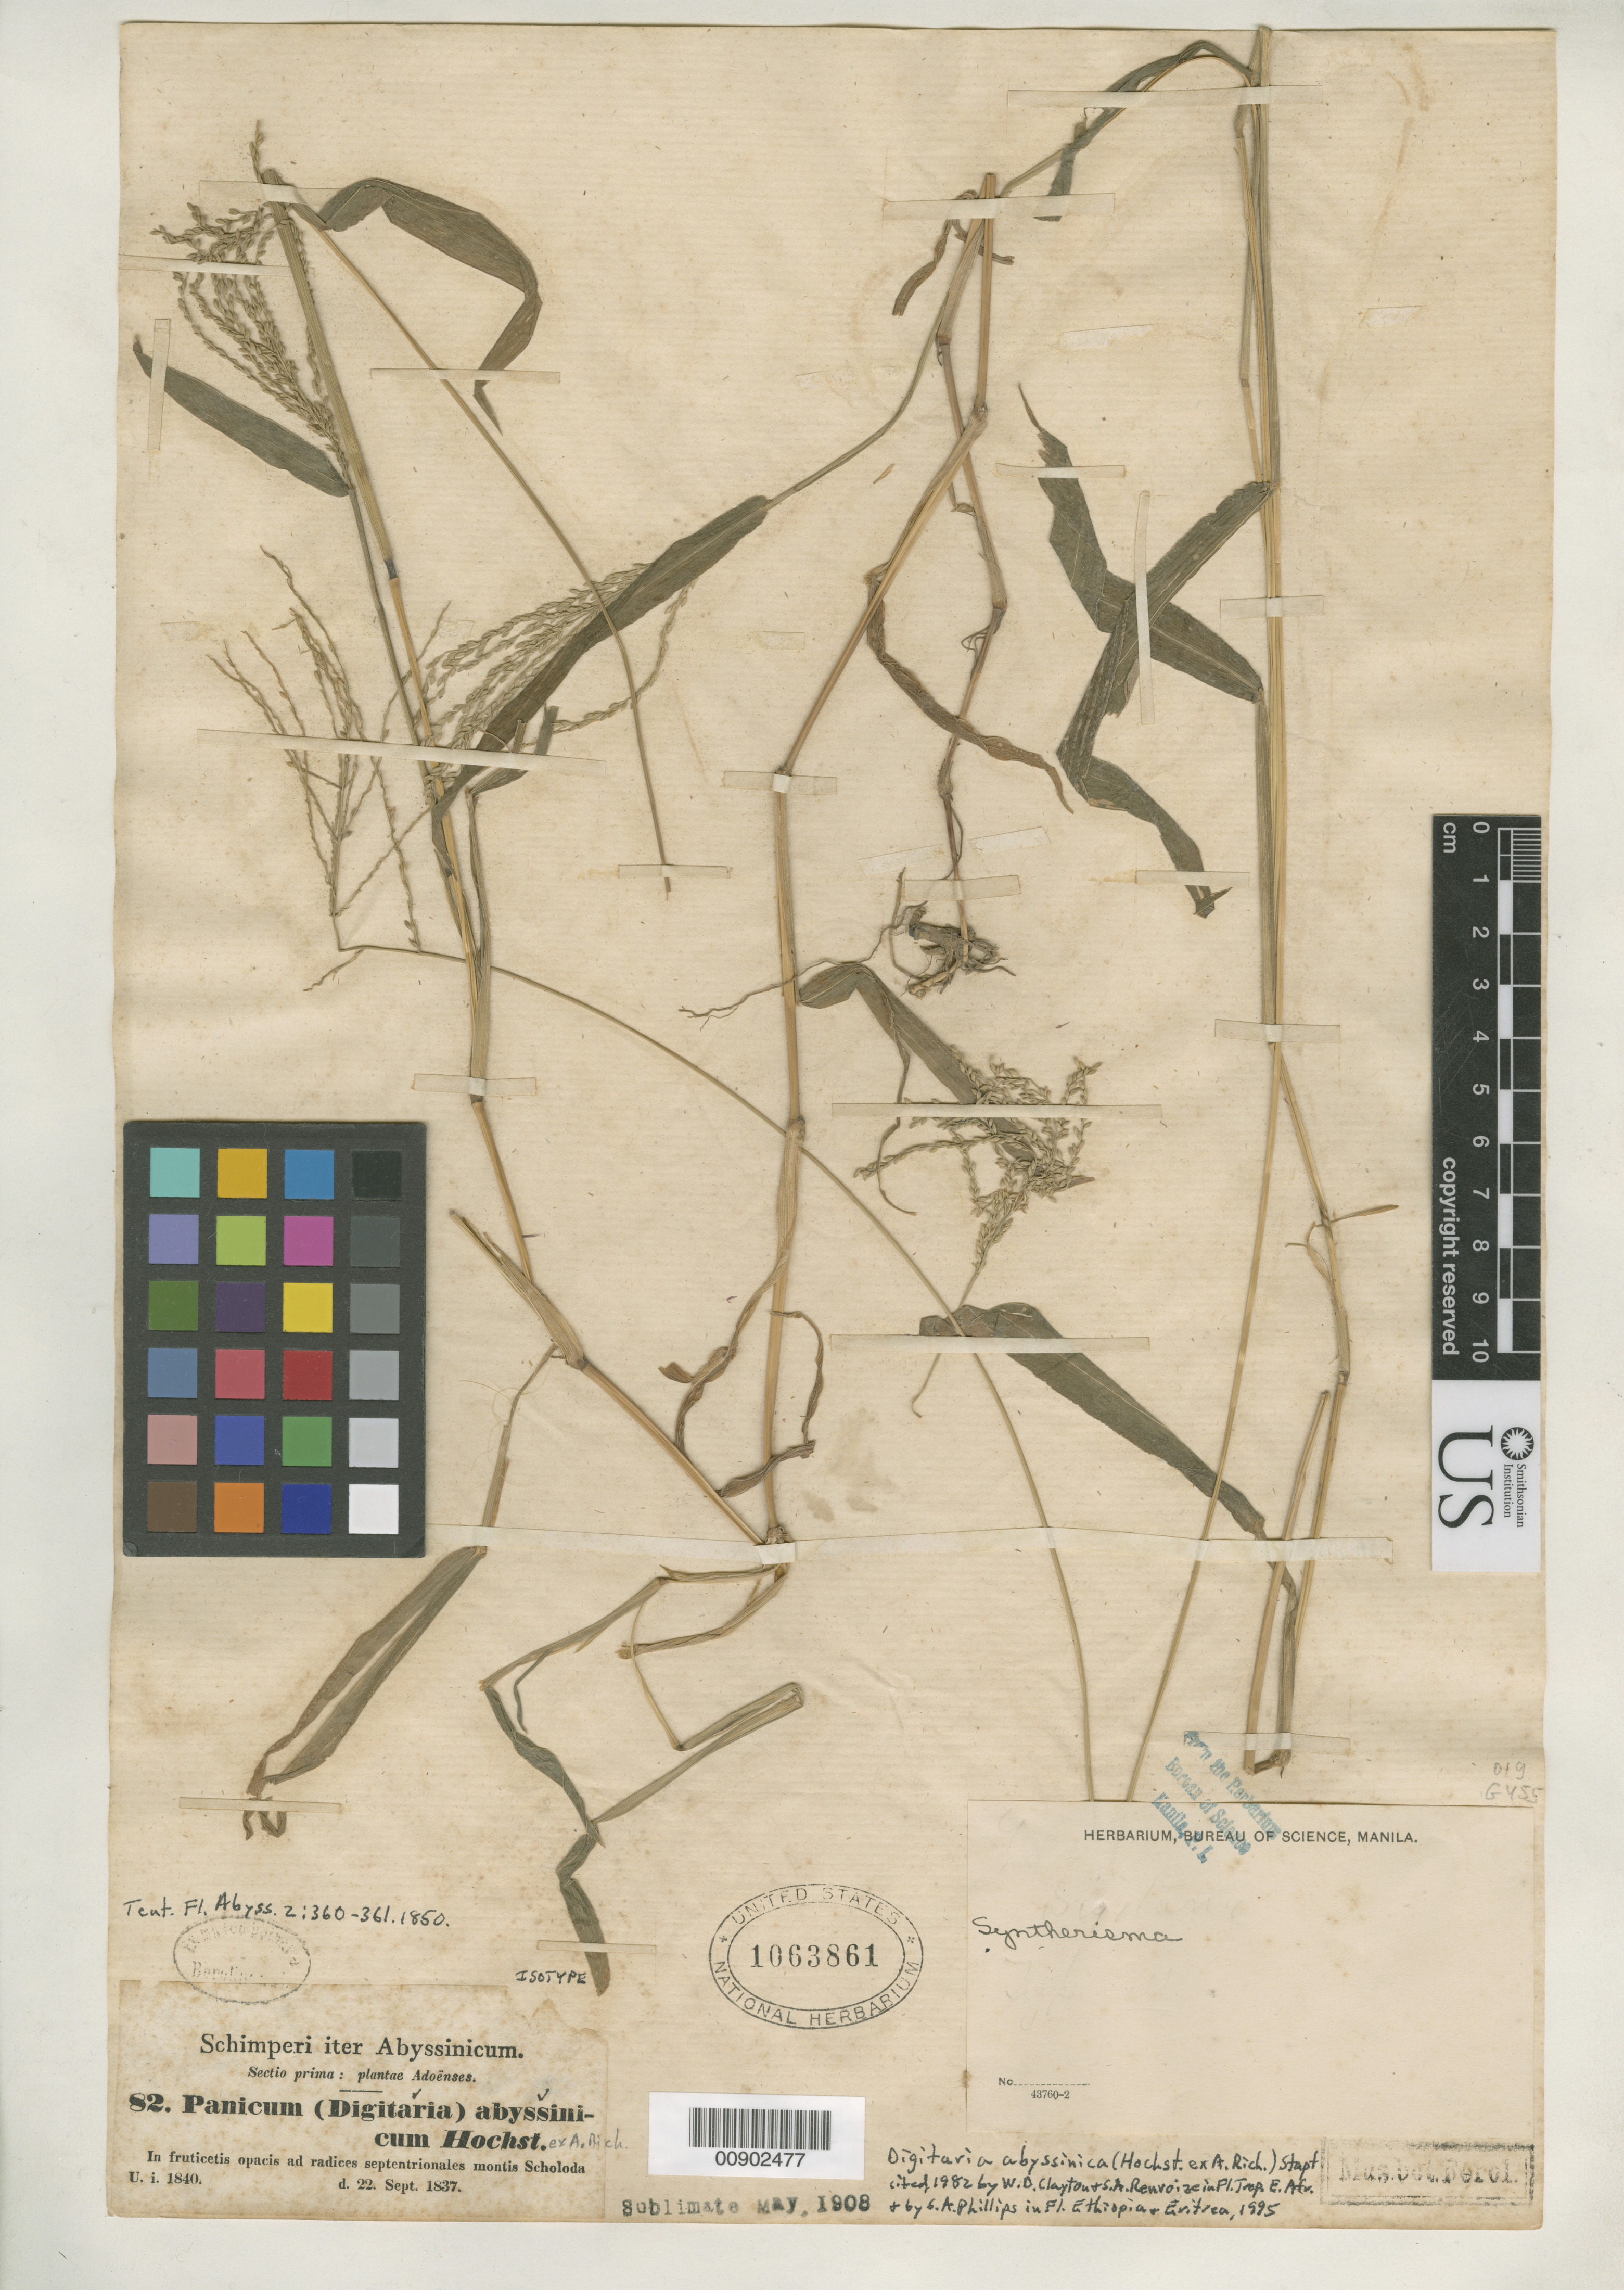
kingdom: Plantae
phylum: Tracheophyta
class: Liliopsida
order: Poales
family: Poaceae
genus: Panicum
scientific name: Panicum abyssinicum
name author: Hochst. ex A. Rich.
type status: Isotype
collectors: G. W. Schimper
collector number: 82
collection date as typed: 22 Sep 1837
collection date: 1837-09-22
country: Ethiopia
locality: In fruticetis opacis ad radices septentrionales Montis Scholoda.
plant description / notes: Currently accepted name as cited by Clayton & Renvoize (Fl. Trop. E. Africa, 1982) & S.A. Phillips (Fl. Ethiopia & Eritrea, 1995).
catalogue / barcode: US 1063861